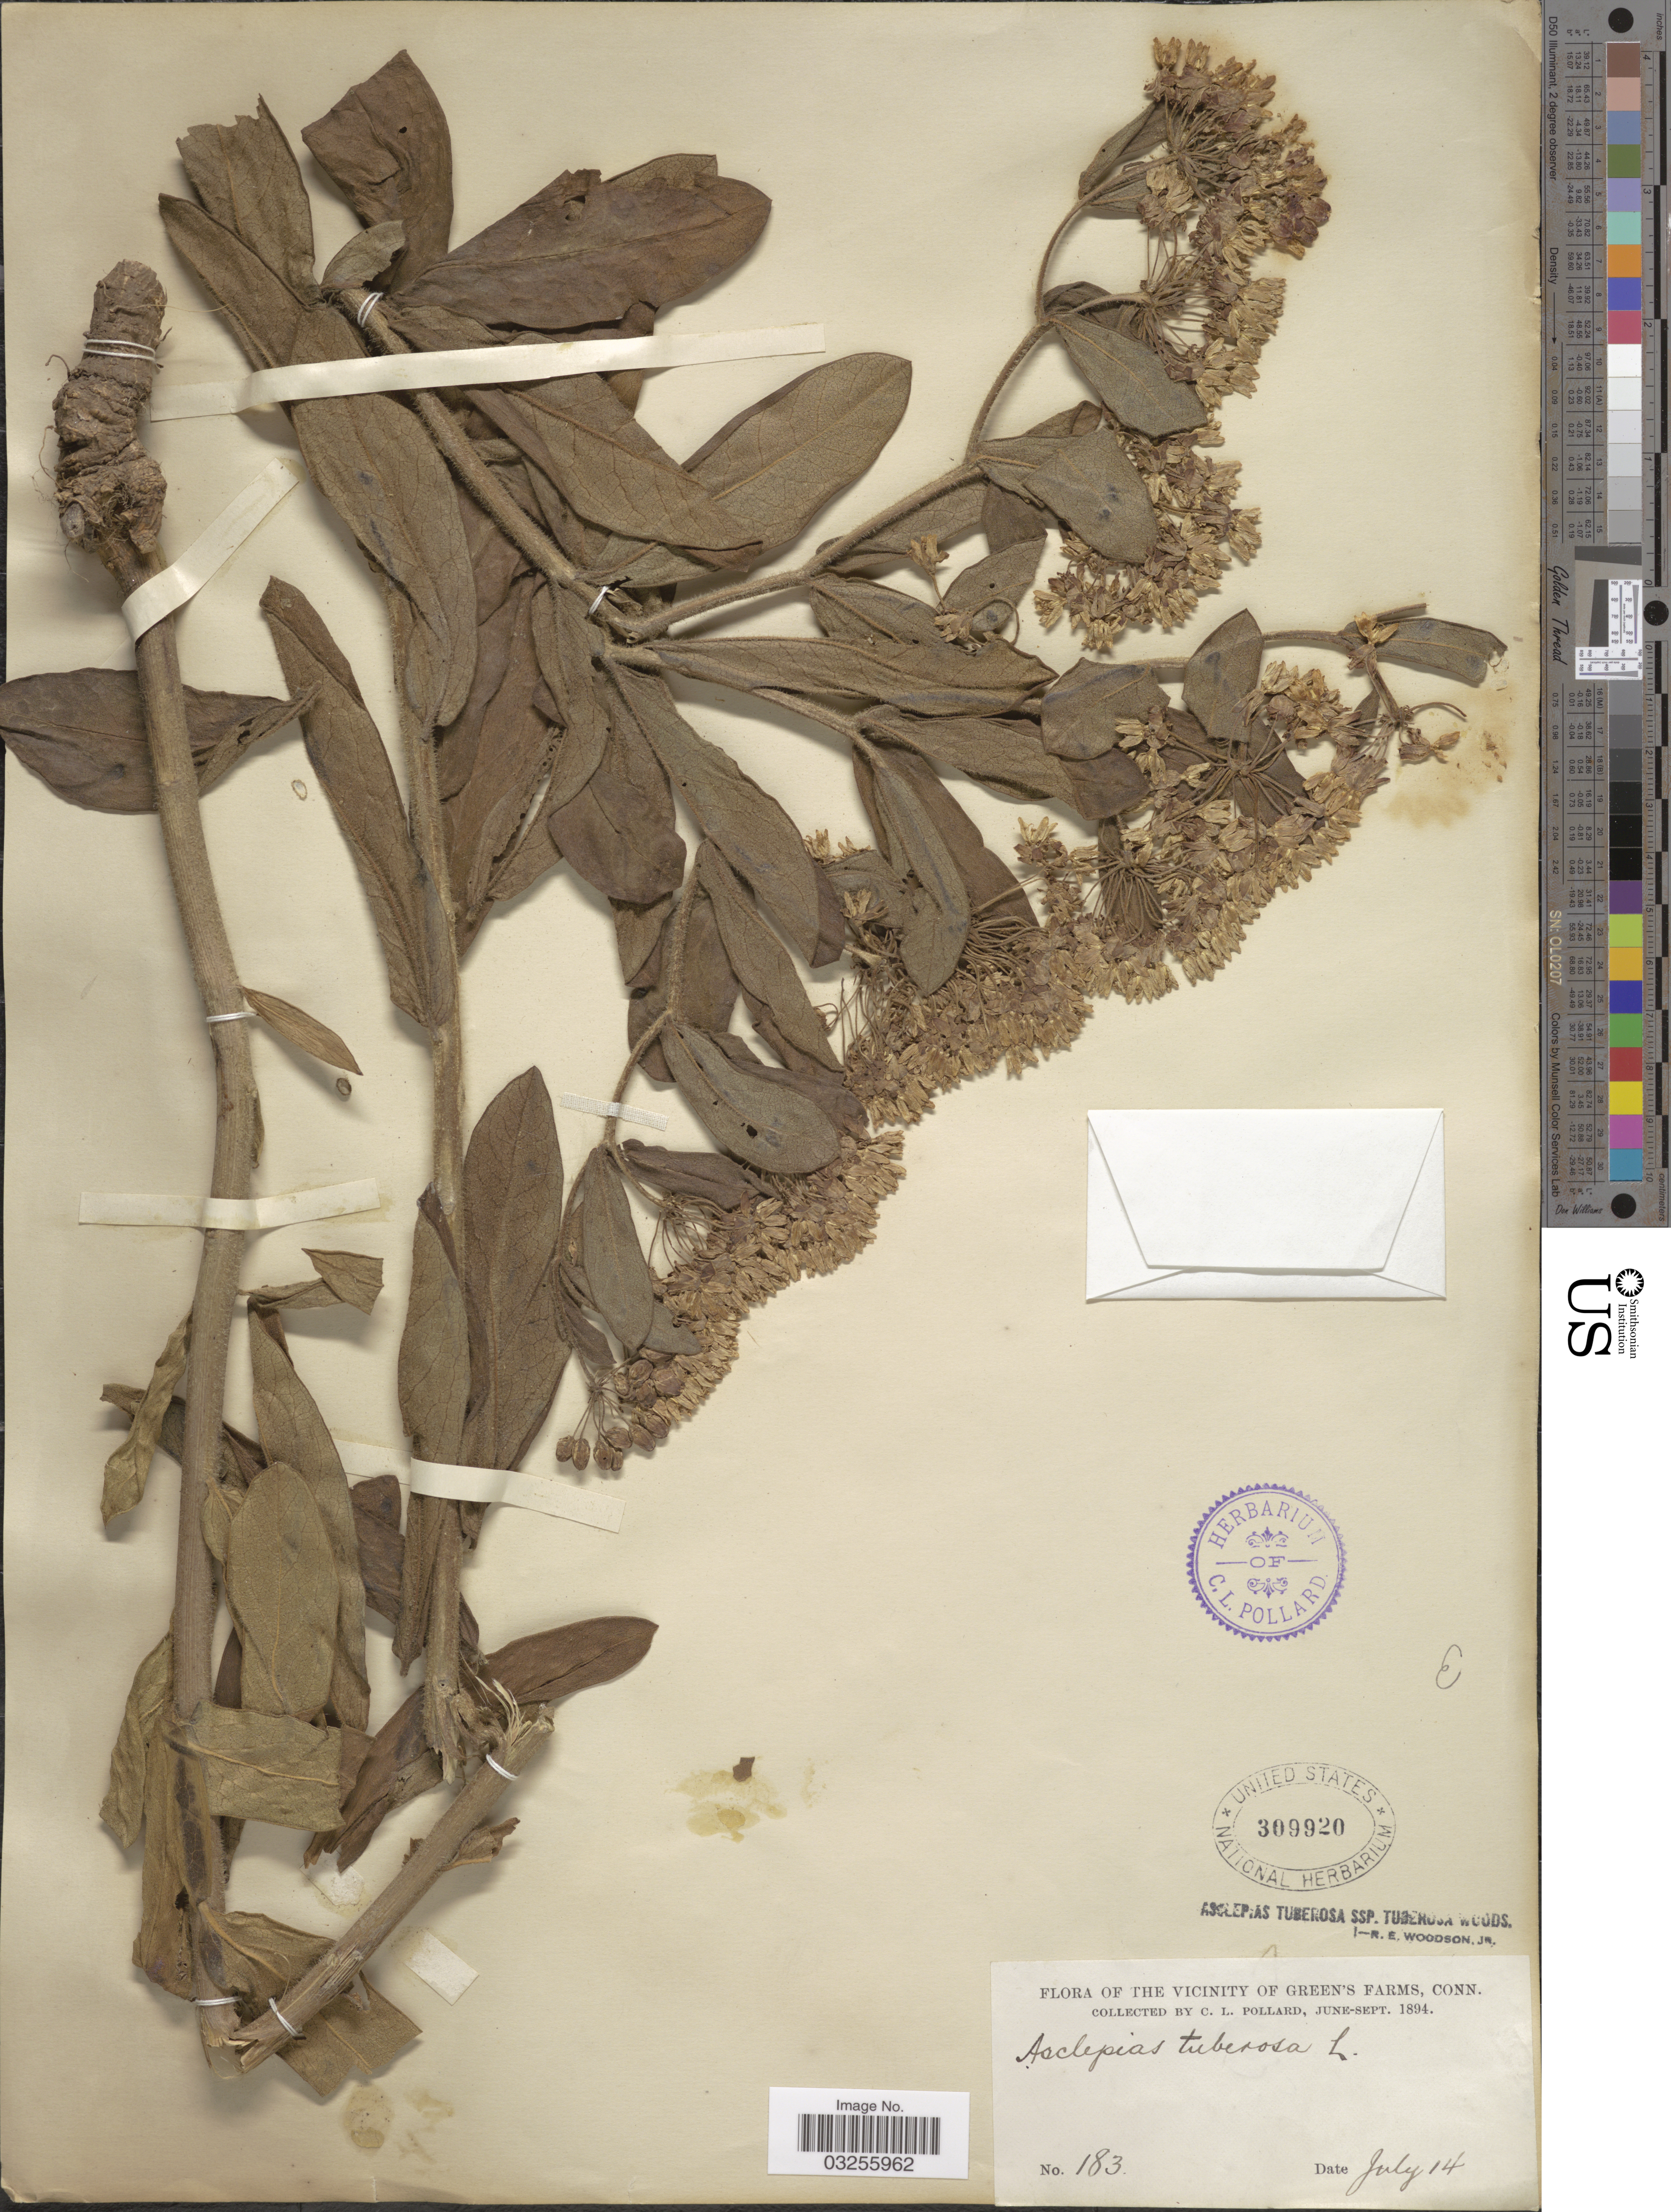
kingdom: Plantae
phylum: Tracheophyta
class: Magnoliopsida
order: Gentianales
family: Apocynaceae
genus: Asclepias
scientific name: Asclepias tuberosa subsp. tuberosa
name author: L.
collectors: C. L. Pollard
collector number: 183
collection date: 1894-07-14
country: United States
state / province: Connecticut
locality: The Vicinity of Green's Farms.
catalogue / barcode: US 309920